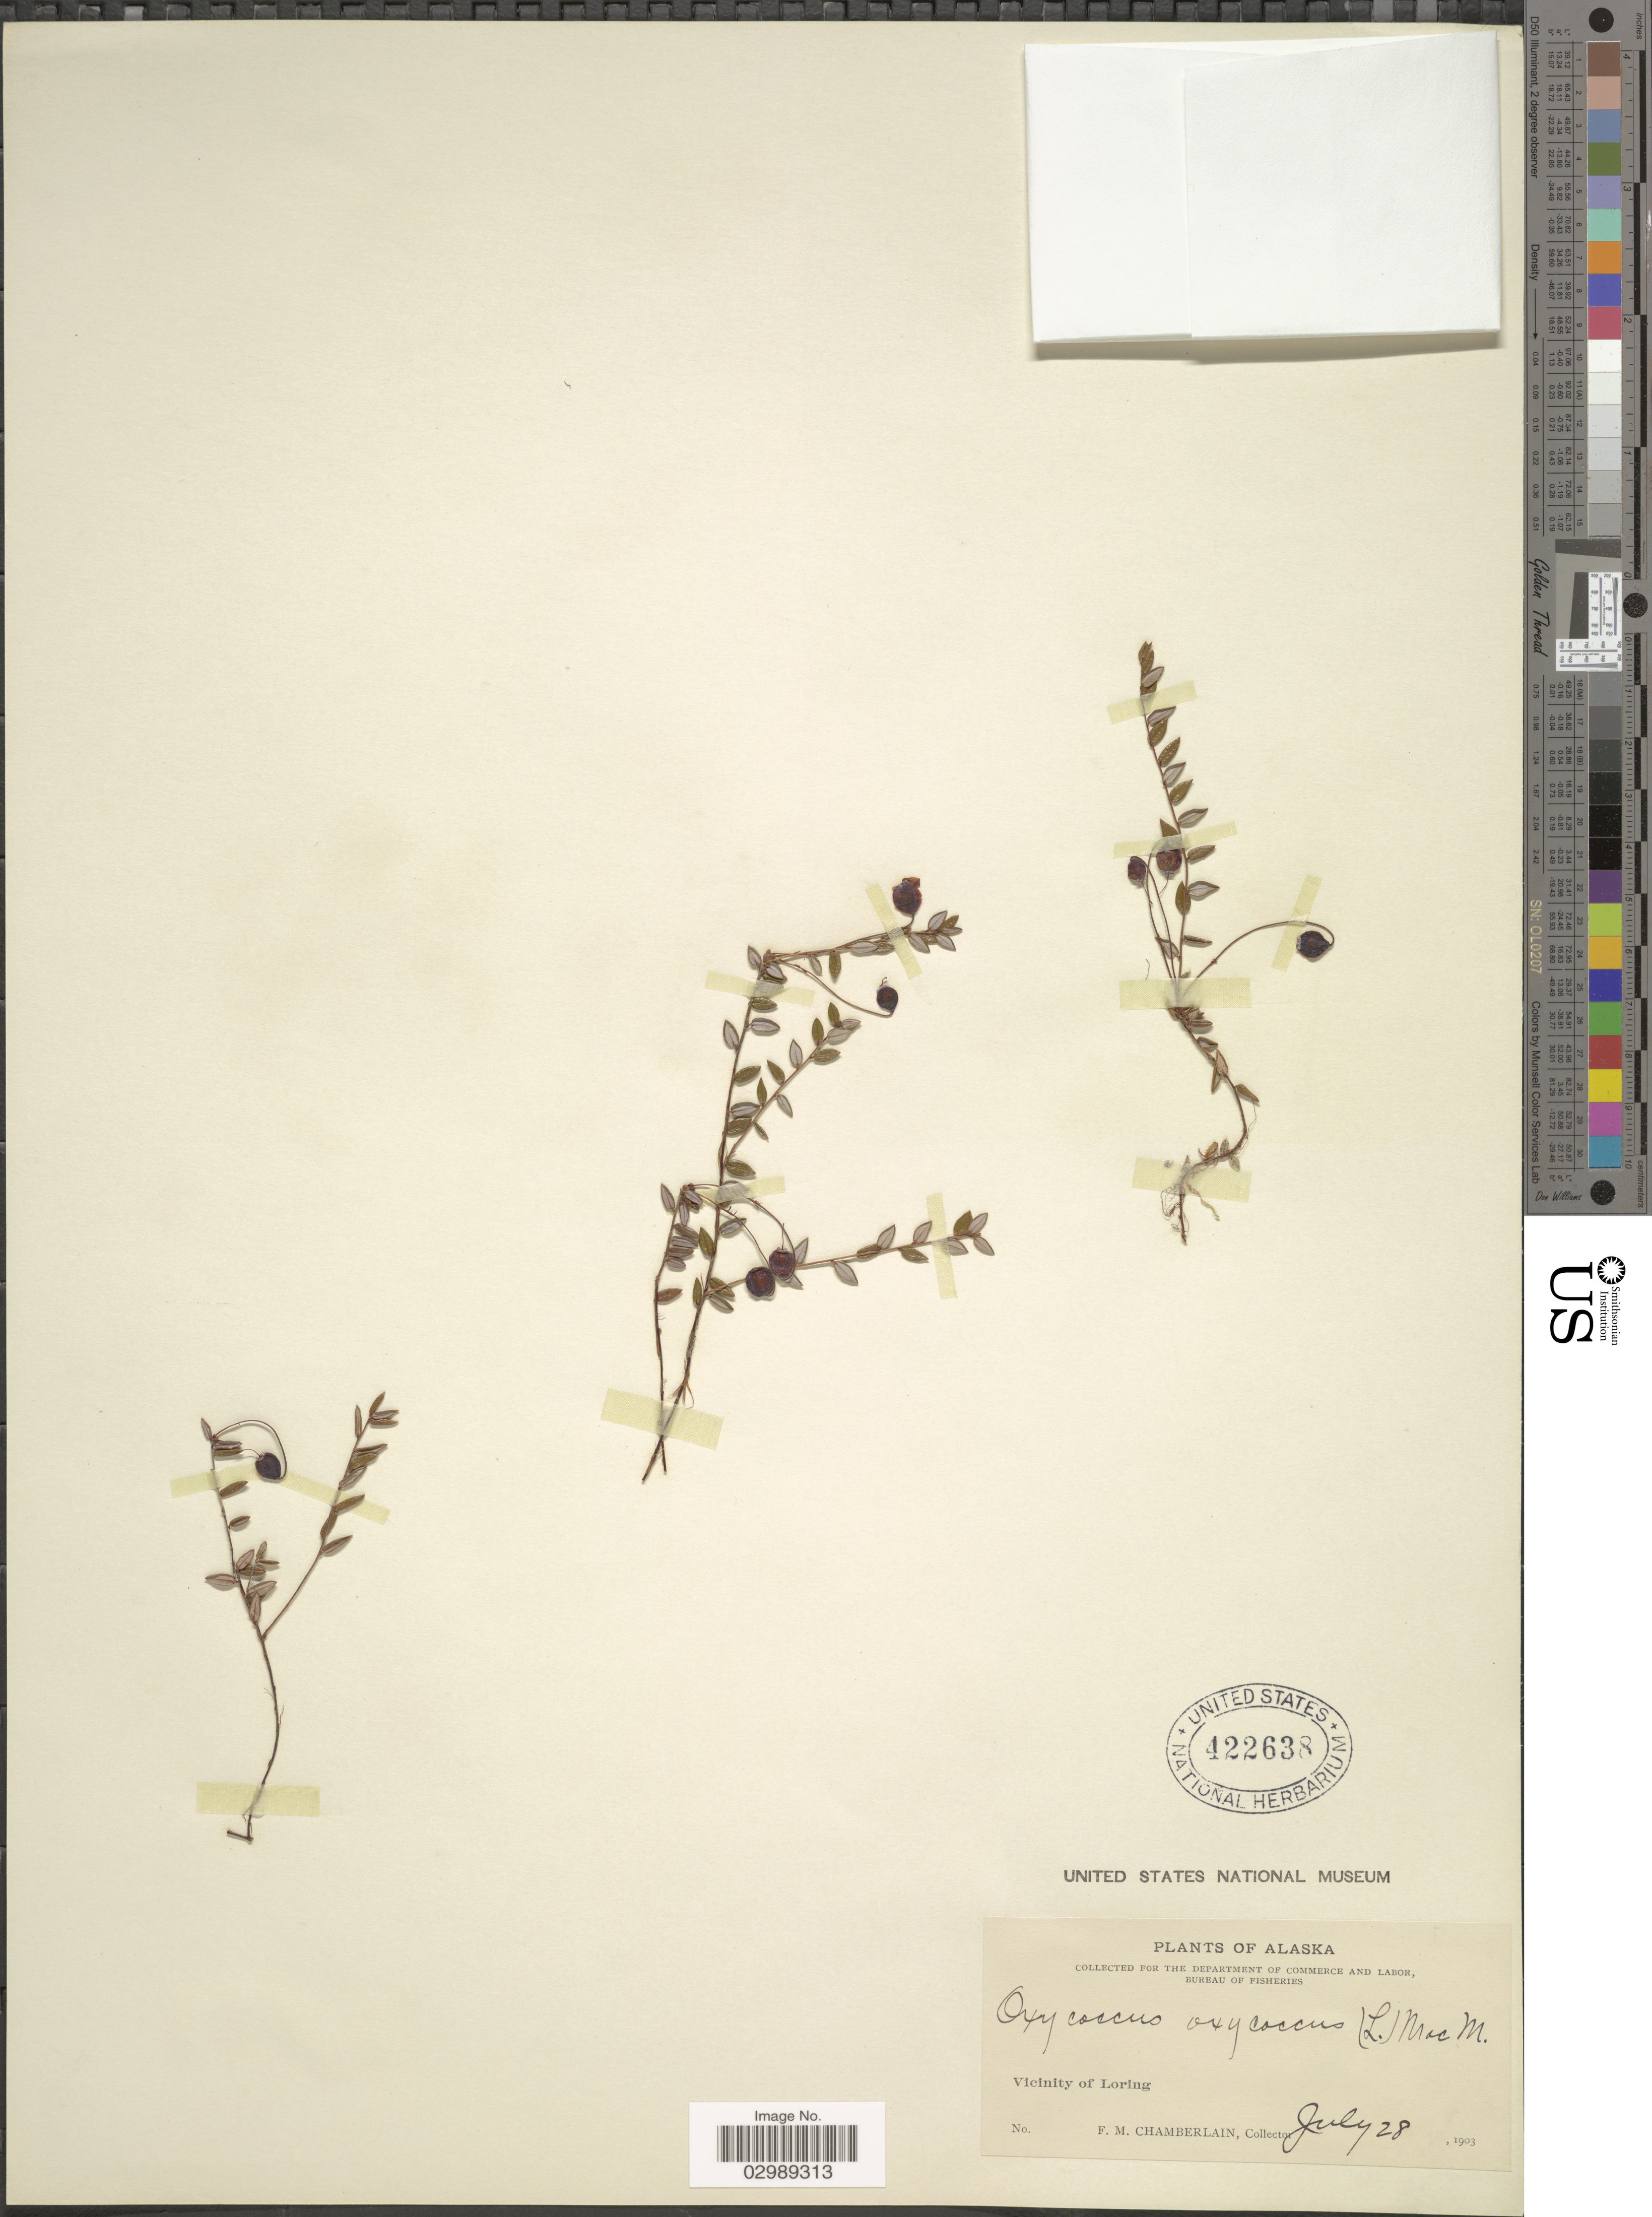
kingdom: Plantae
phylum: Tracheophyta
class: Magnoliopsida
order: Ericales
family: Ericaceae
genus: Vaccinium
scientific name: Vaccinium oxycoccos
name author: L.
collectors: F. Chamberlain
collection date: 1903-07-28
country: United States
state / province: Alaska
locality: Vicinity of Loring.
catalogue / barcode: US 422638